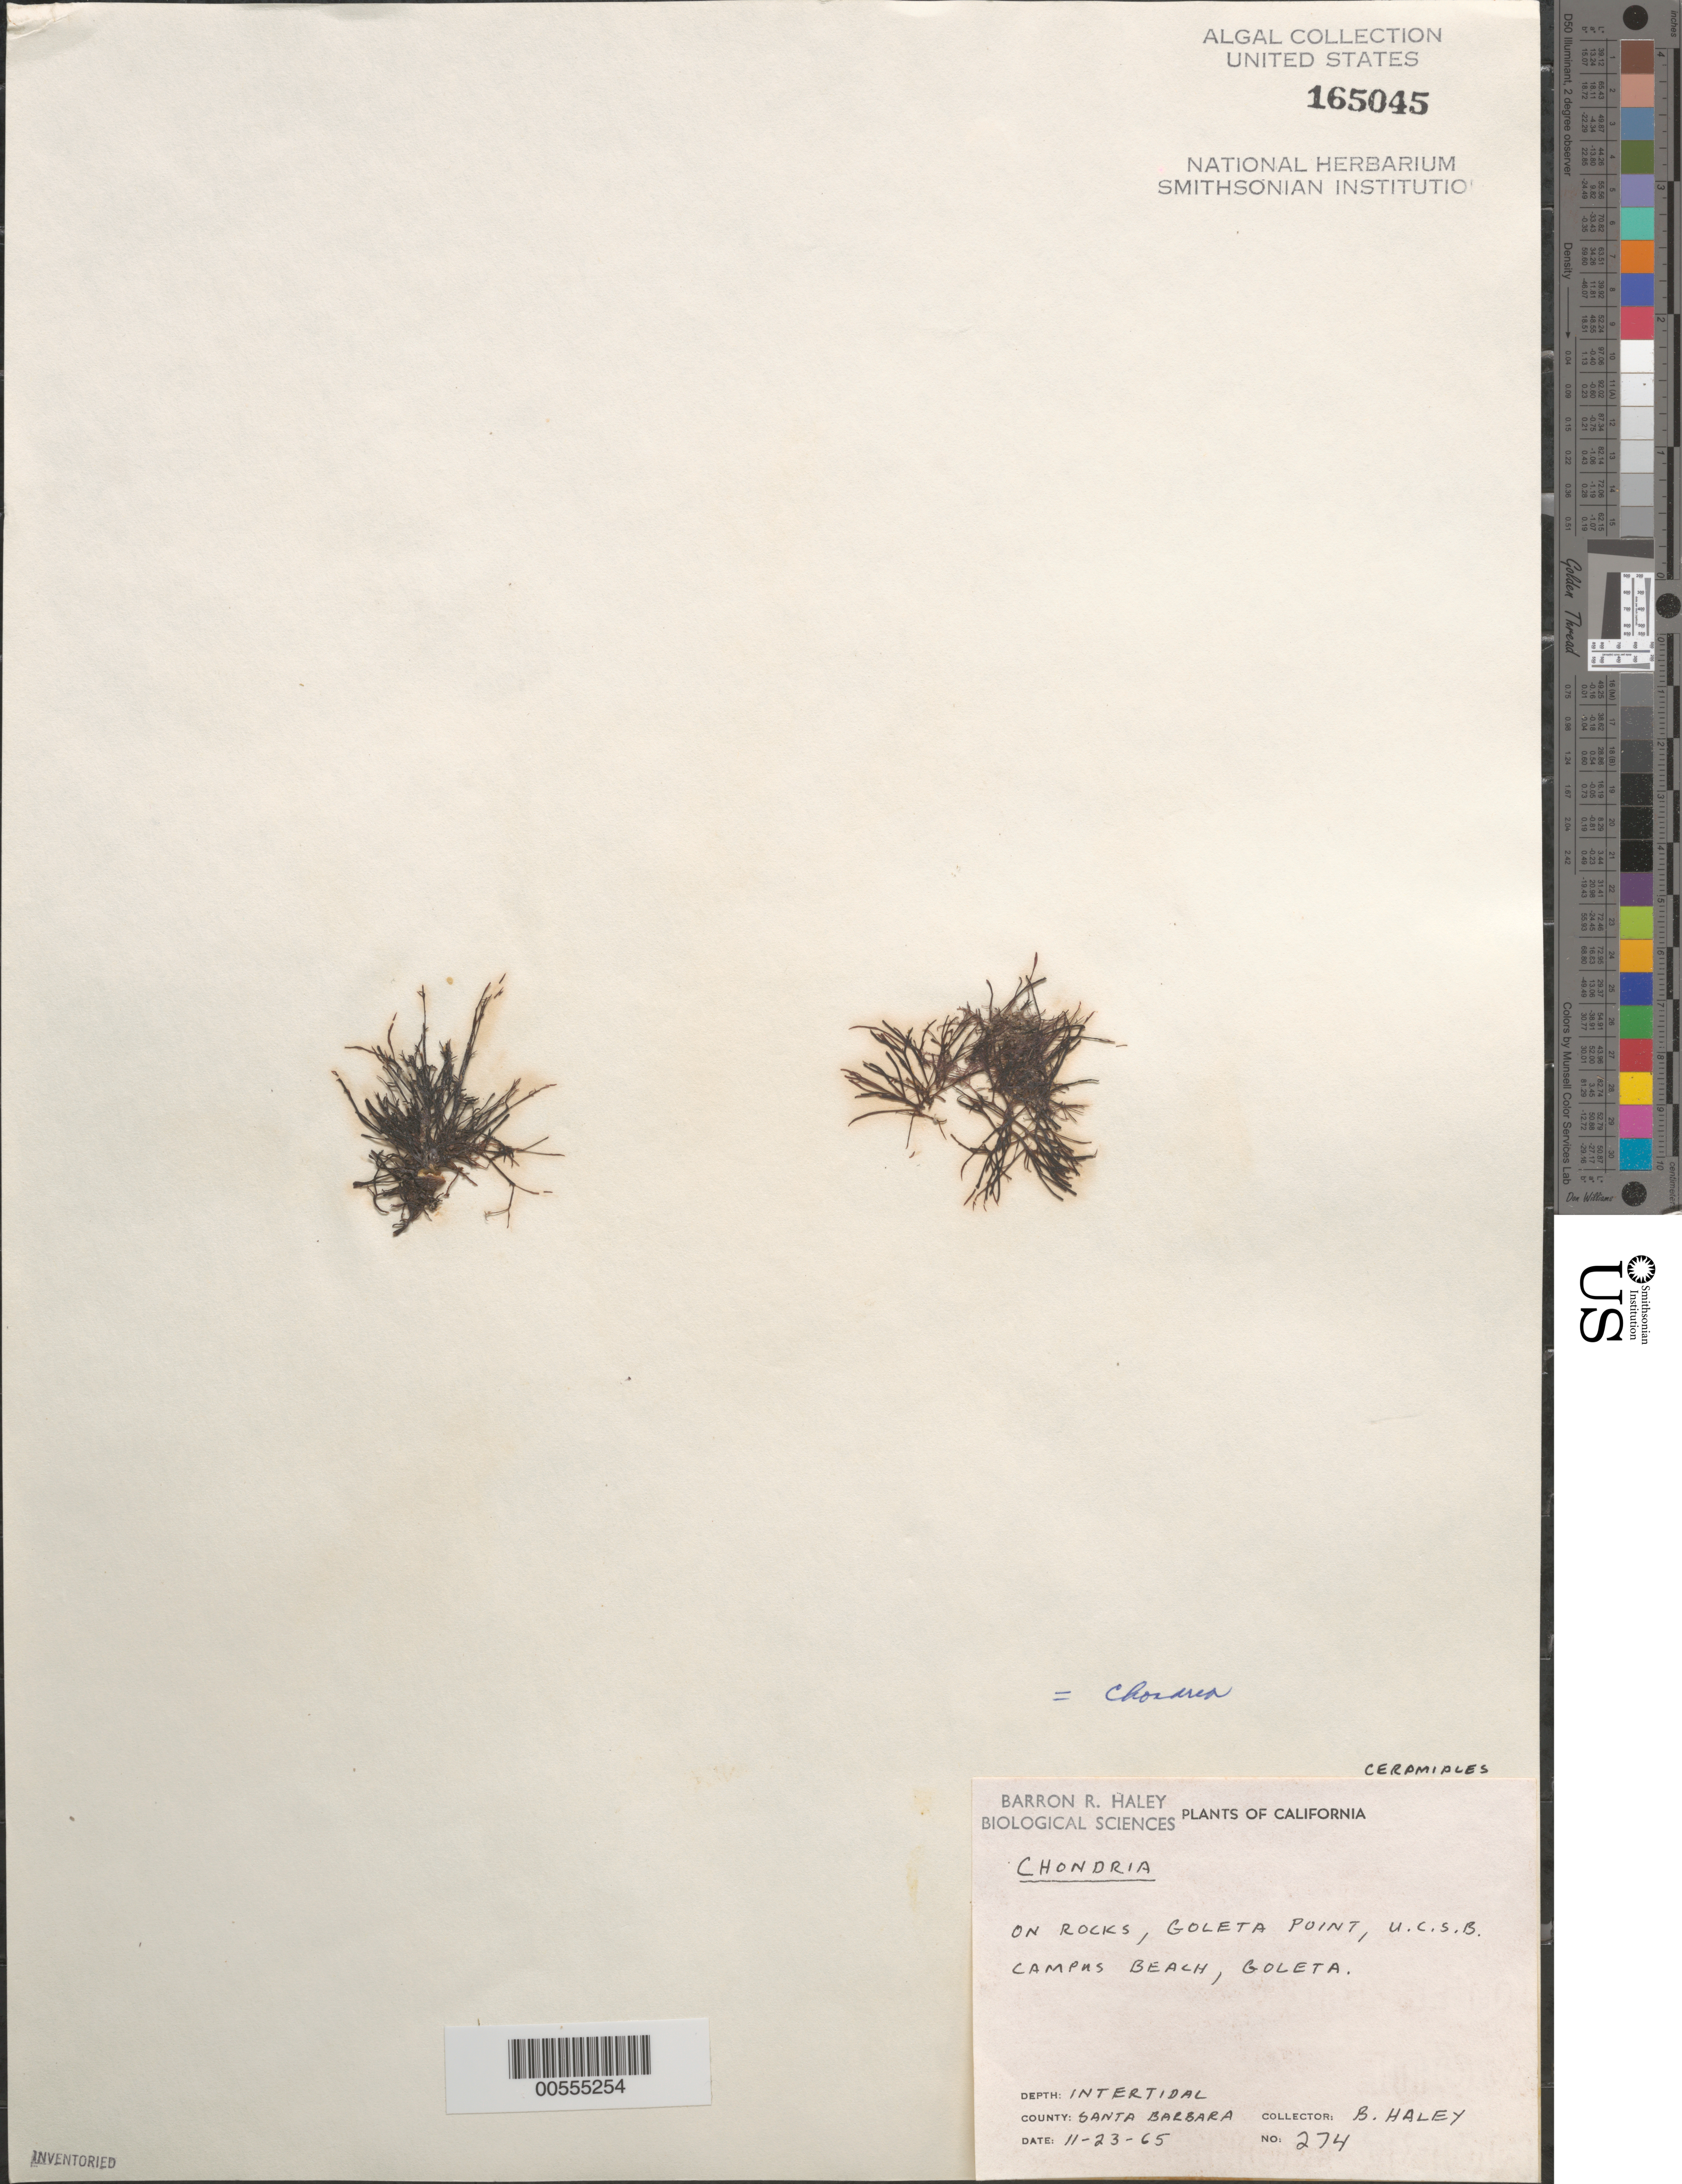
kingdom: Plantae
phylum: Rhodophyta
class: Florideophyceae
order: Ceramiales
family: Rhodomelaceae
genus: Chondria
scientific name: Chondria sp.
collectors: B. Haley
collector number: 274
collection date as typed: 23 Nov 1965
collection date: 1965-11-23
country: United States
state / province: California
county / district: Santa Barbara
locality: Goleta Point, University of California at Santa Barbara, Campus Beach, Goleta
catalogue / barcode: US 165045